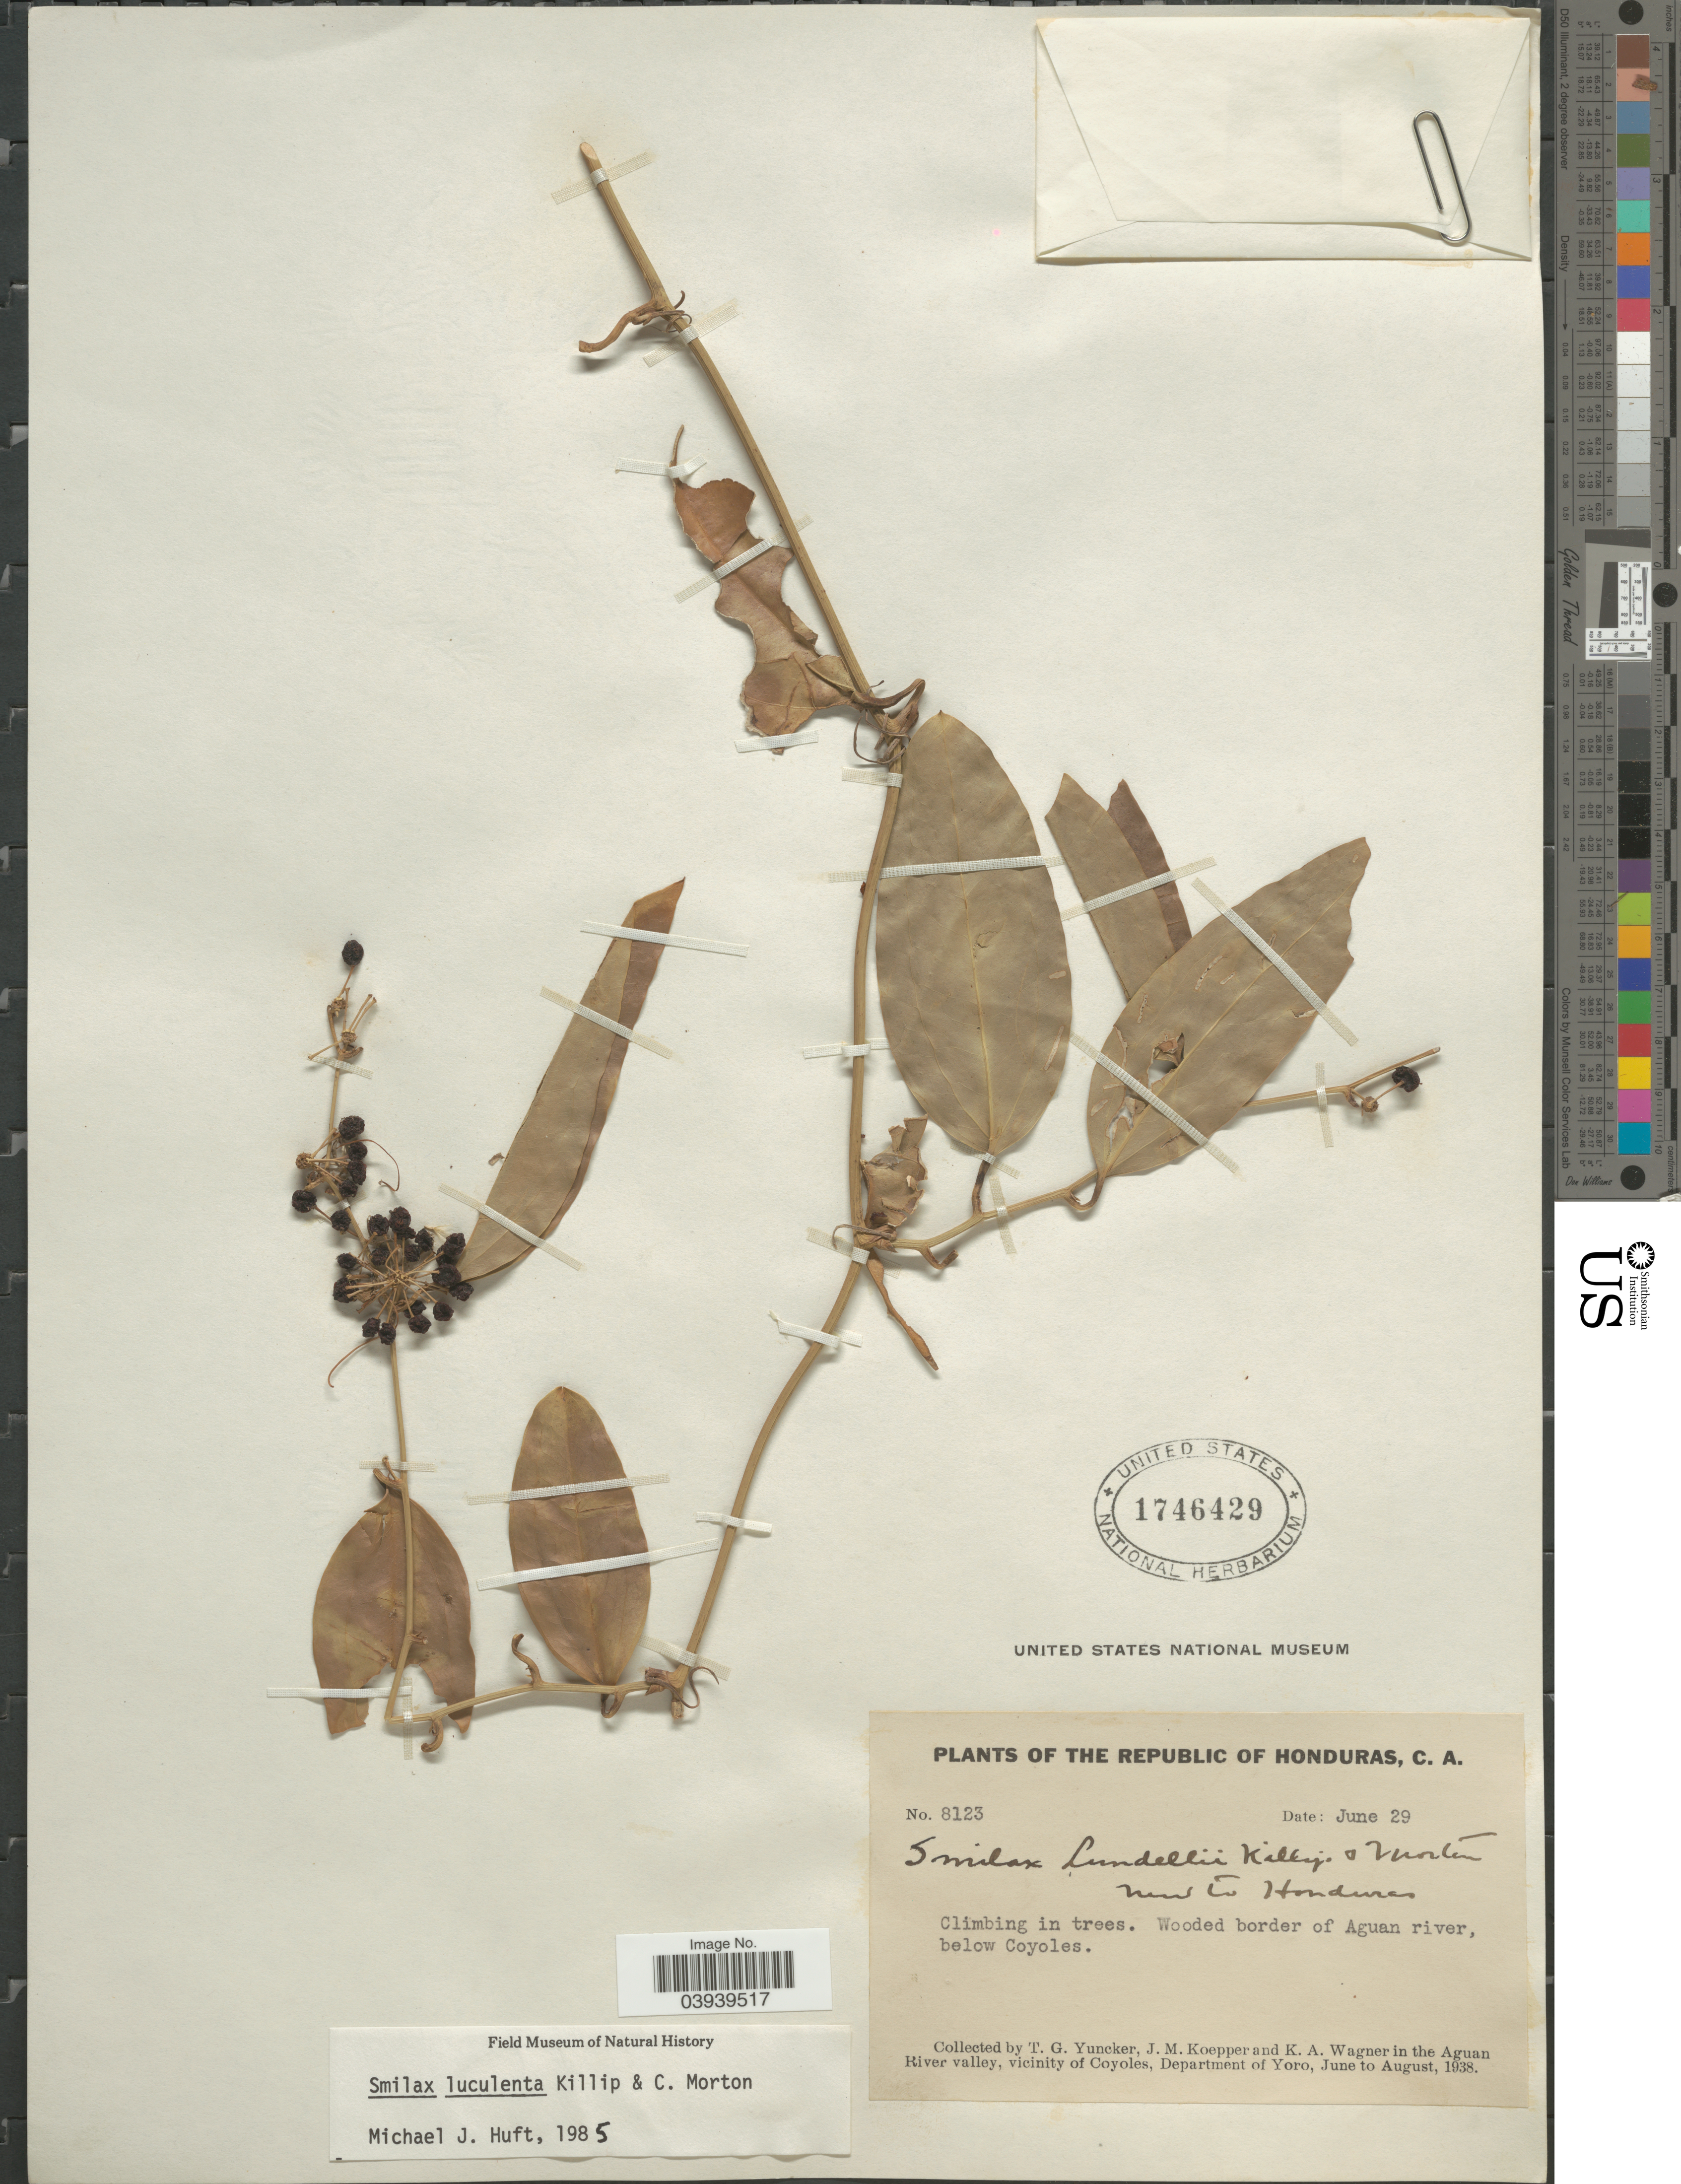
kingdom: Plantae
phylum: Tracheophyta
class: Liliopsida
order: Liliales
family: Smilacaceae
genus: Smilax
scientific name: Smilax luculenta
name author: Killip & C.V. Morton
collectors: T. G. Yuncker, J. M. Koepper & K. A. Wagner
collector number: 8123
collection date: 1938-06-29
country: Honduras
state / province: Yoro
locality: Wooded border of Aguan river, below Coyoles. Aguan River valley, vicinity of Coyoles, Department of Yoro.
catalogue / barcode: US 1746429